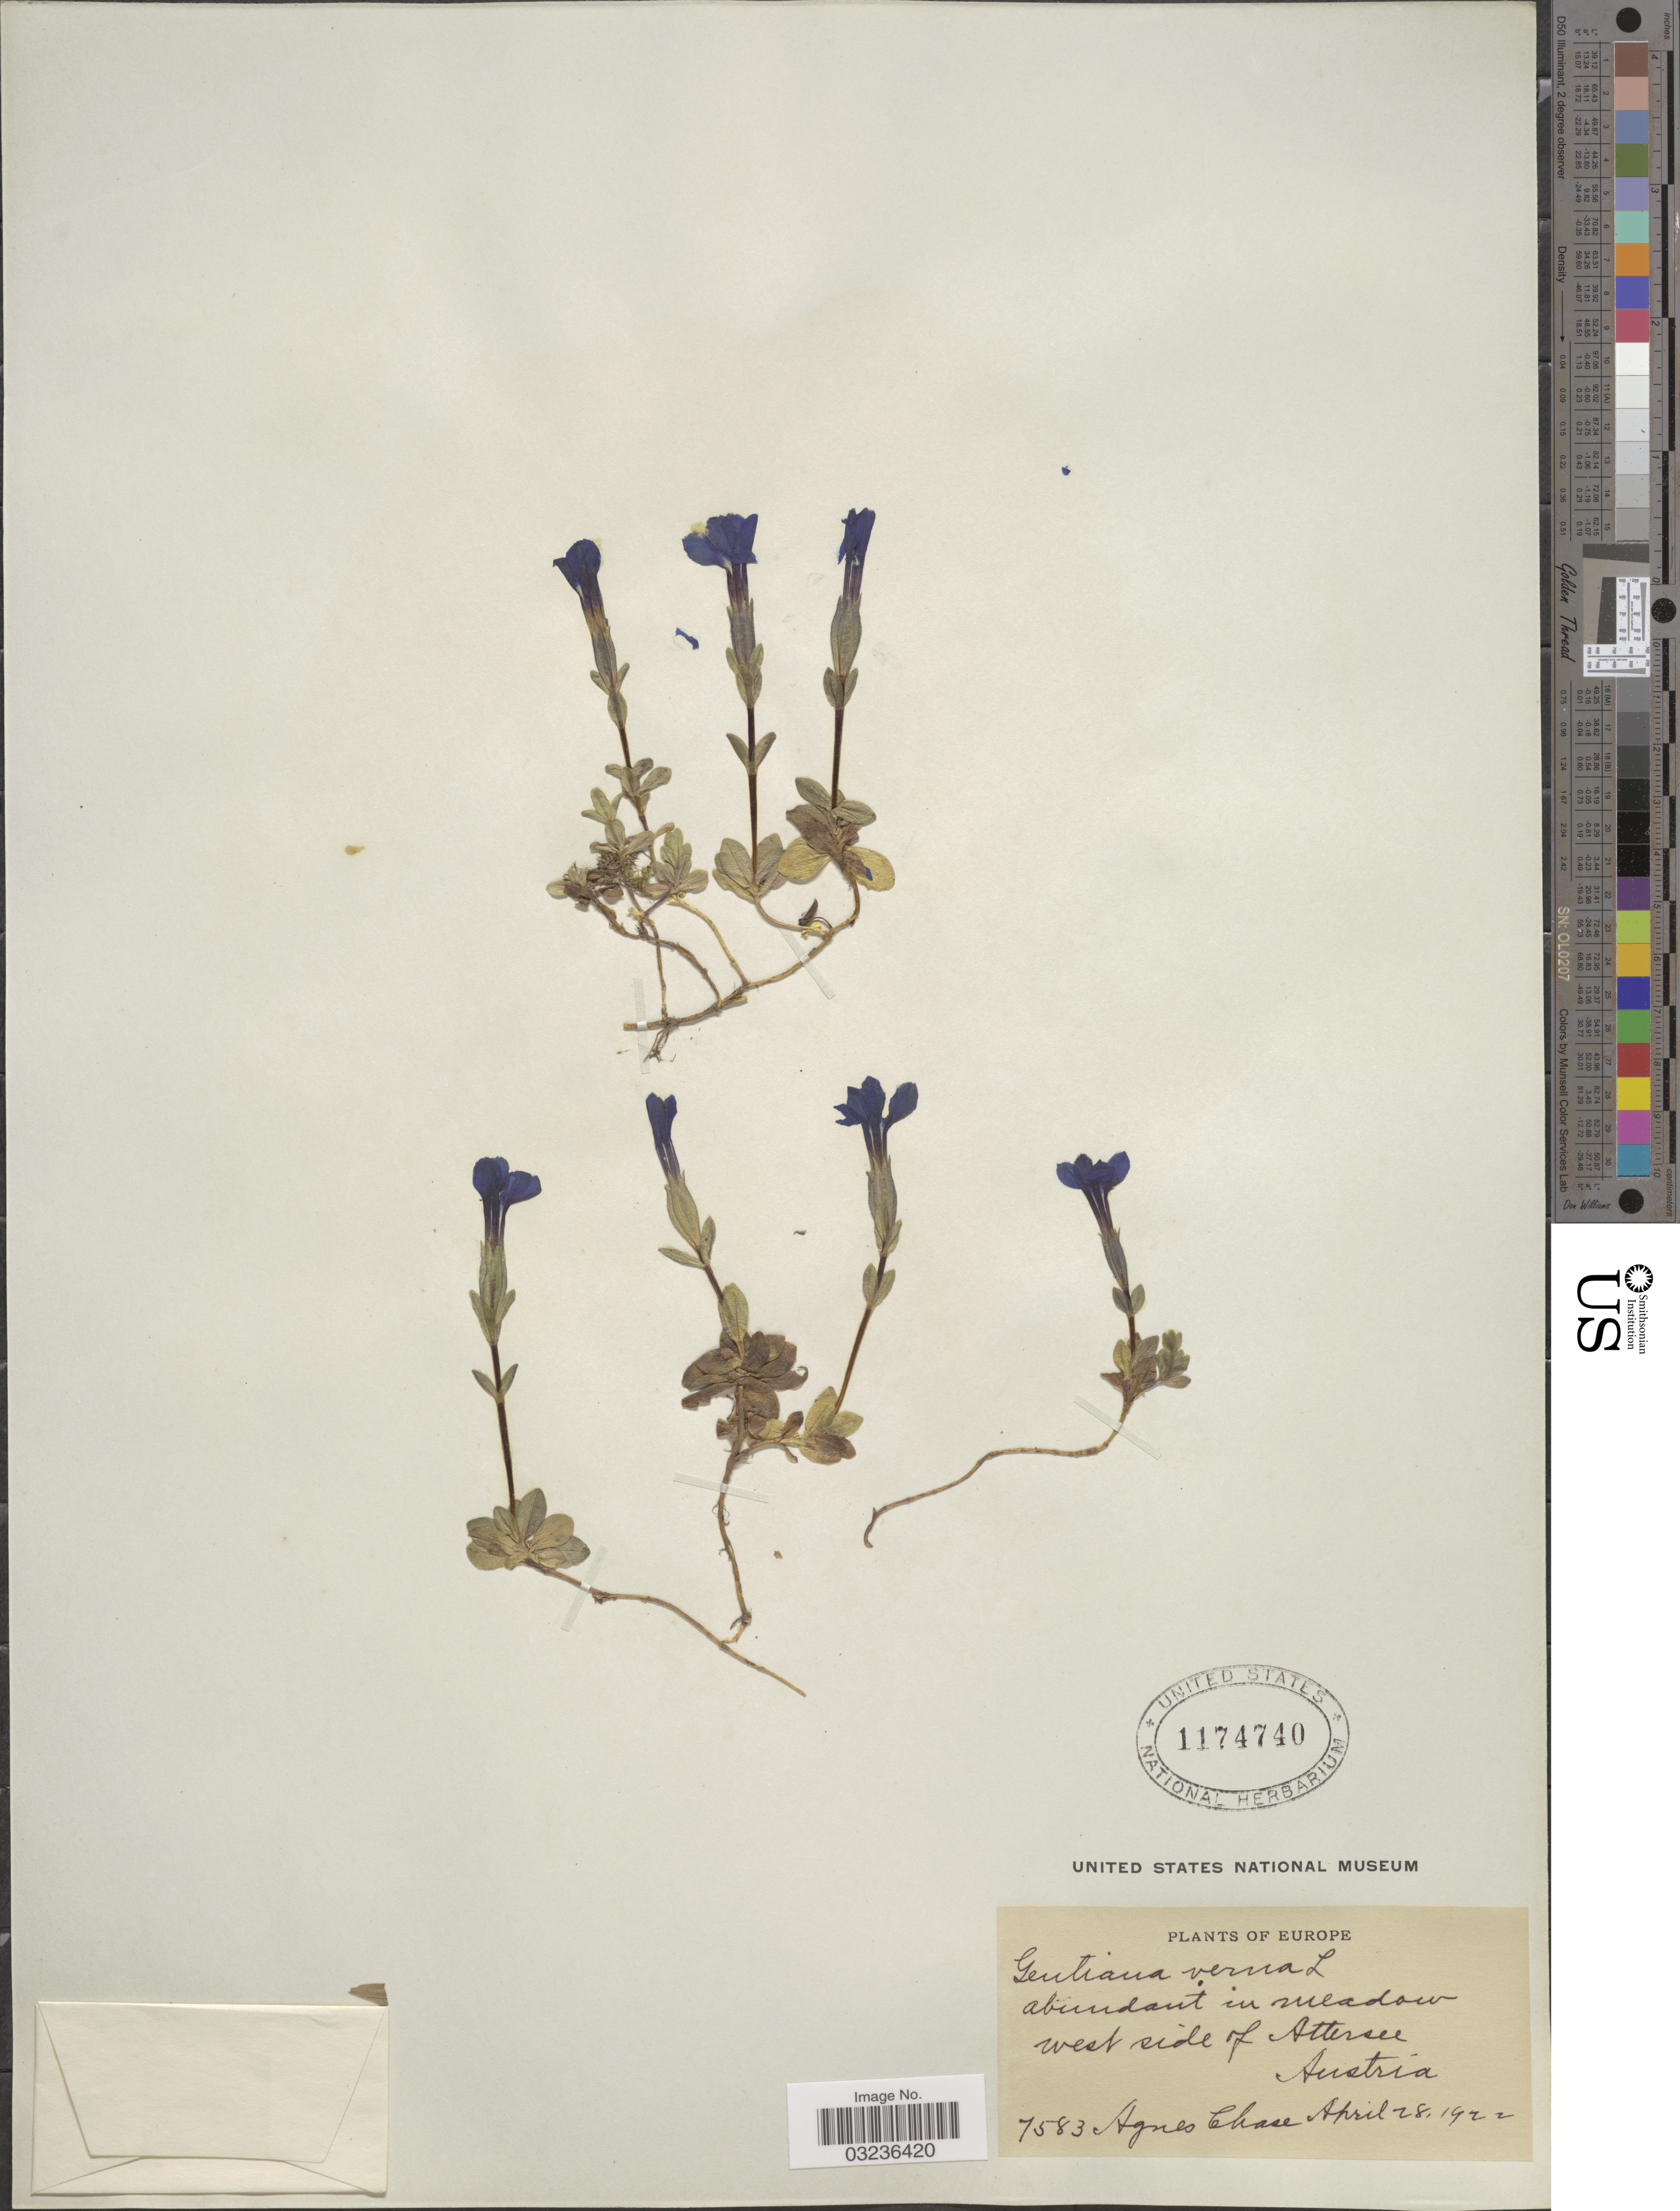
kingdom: Plantae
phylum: Tracheophyta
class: Magnoliopsida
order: Gentianales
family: Gentianaceae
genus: Gentiana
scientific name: Gentiana verna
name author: L.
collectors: A. Chase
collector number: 7583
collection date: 1922-04-28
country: Austria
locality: Abundant in meadow west side of Attersee.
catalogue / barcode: US 1174740